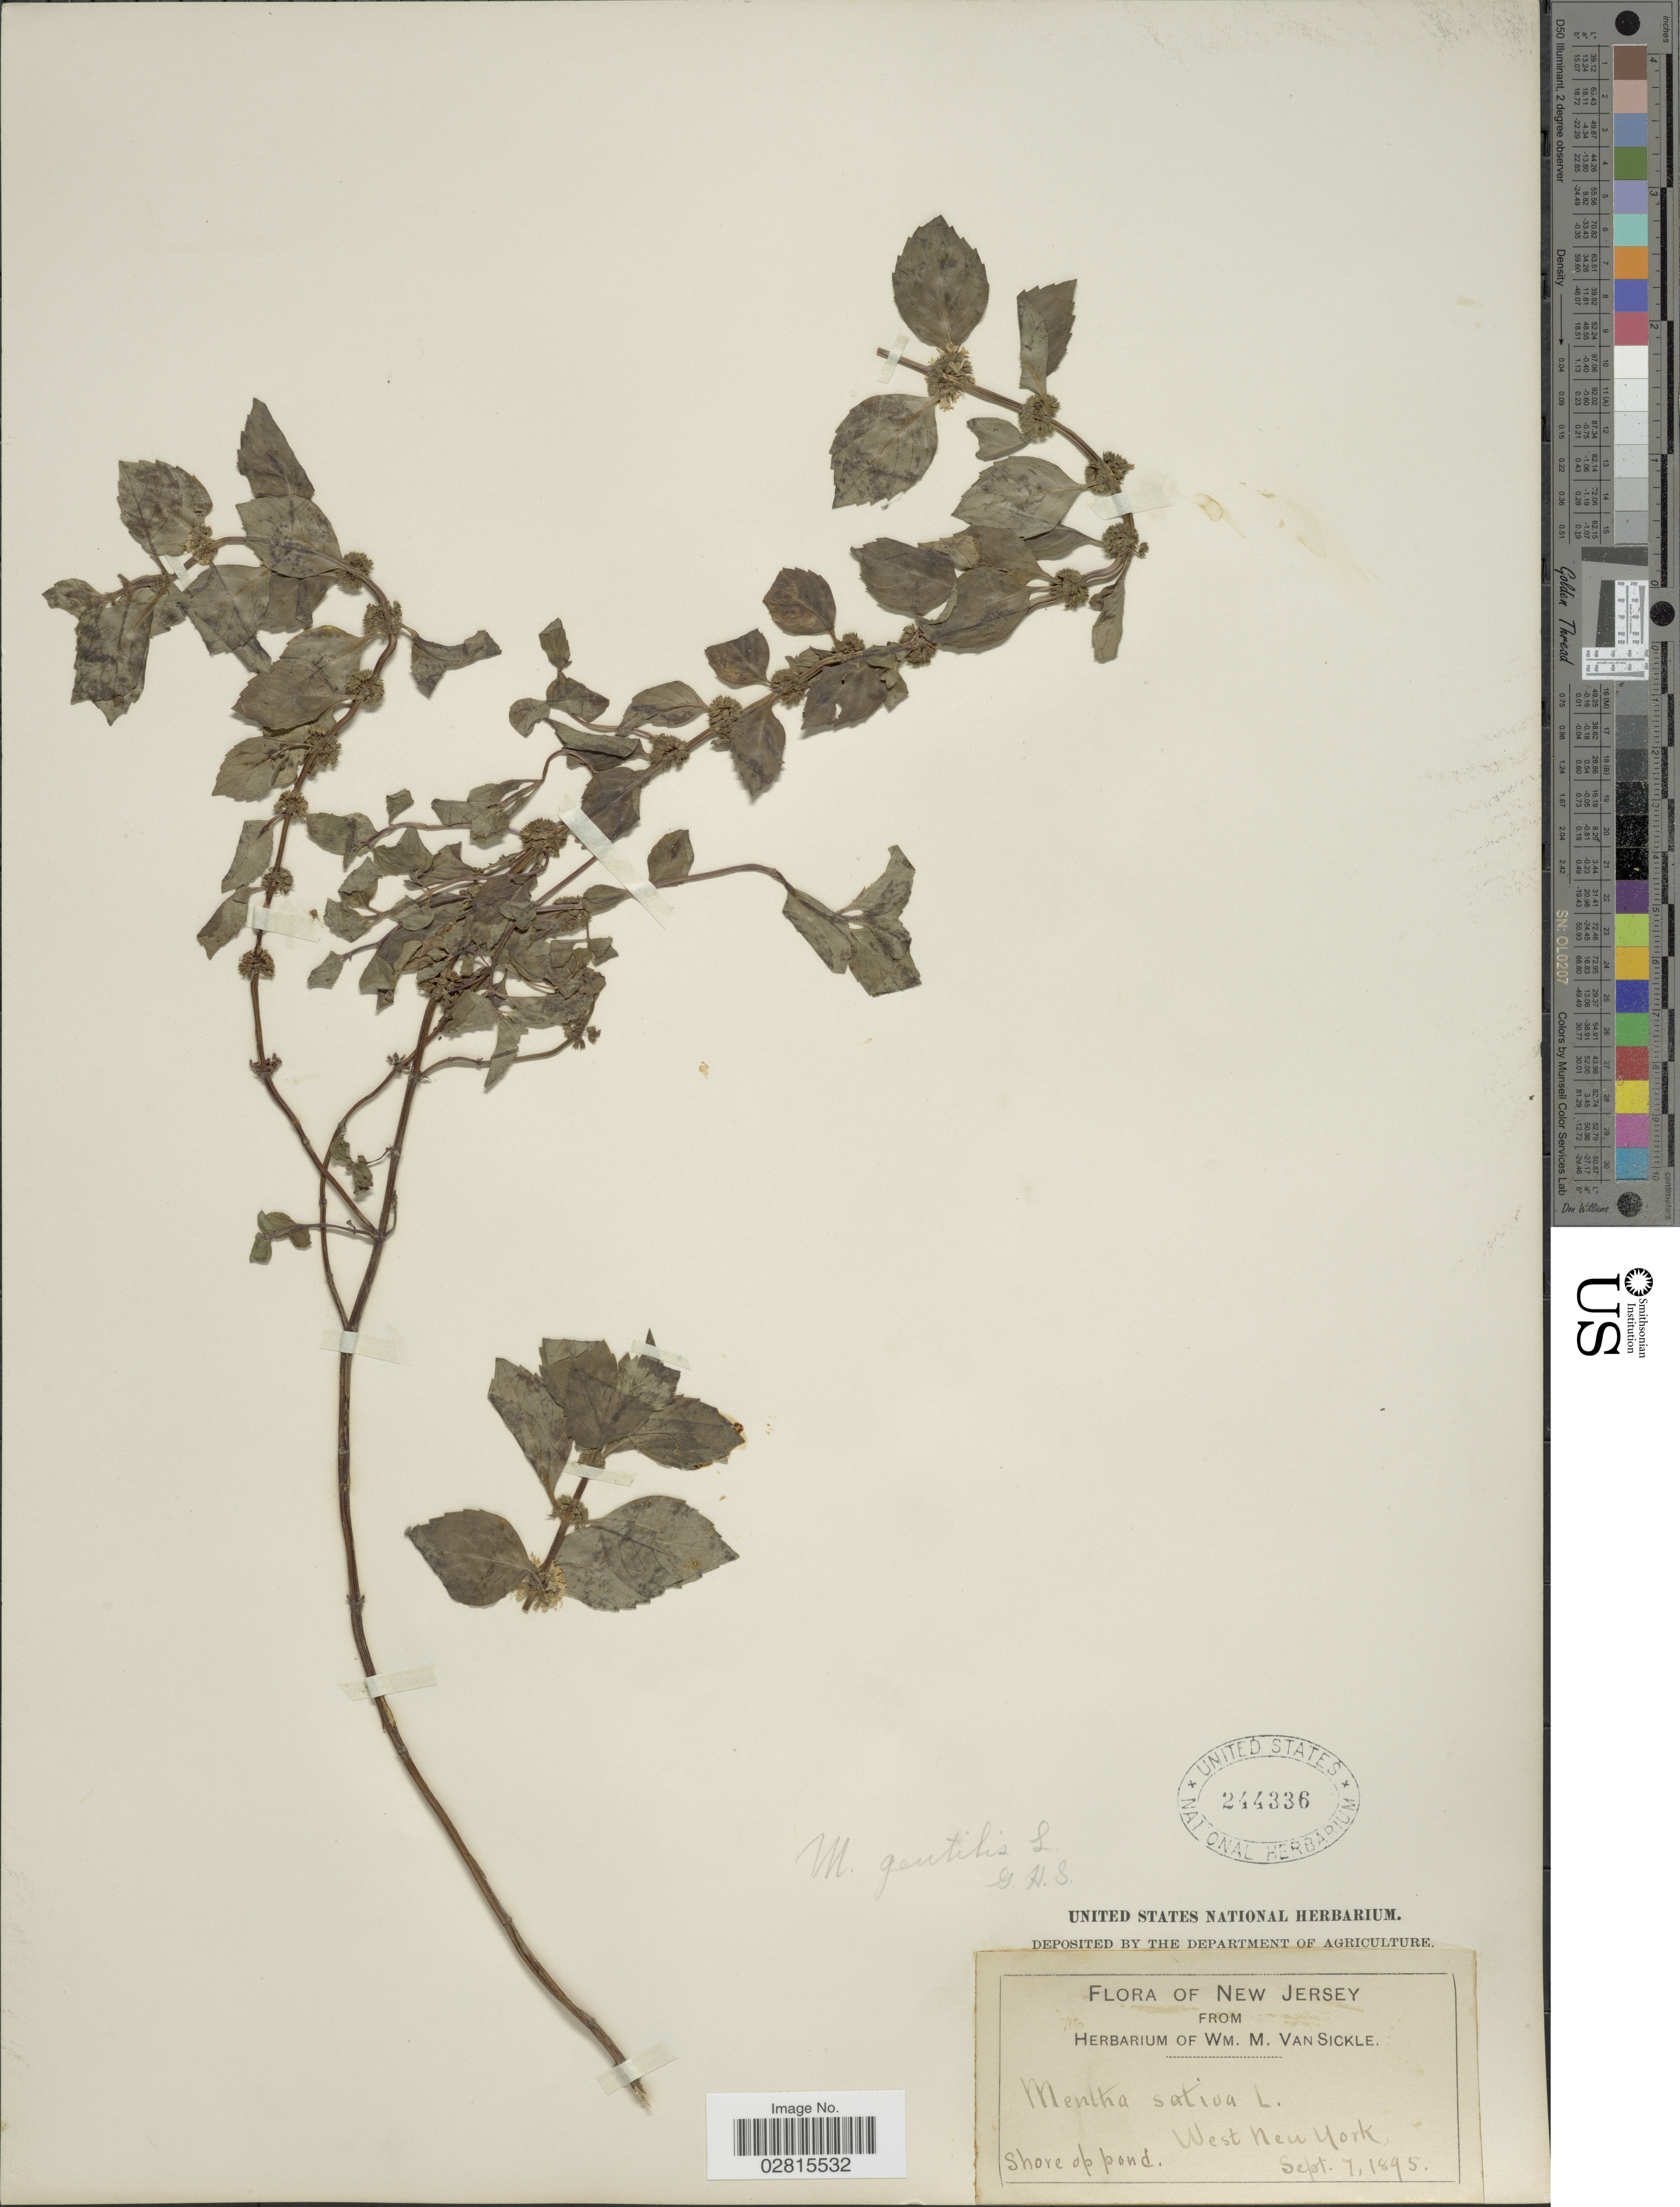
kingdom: Plantae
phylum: Tracheophyta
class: Magnoliopsida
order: Lamiales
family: Lamiaceae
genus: Mentha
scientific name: Mentha x gentilis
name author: L.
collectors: ex herb. Wm. M. Van Sickle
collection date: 1895-09-07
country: United States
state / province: New York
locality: West New York, shore of pond.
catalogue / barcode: US 244336